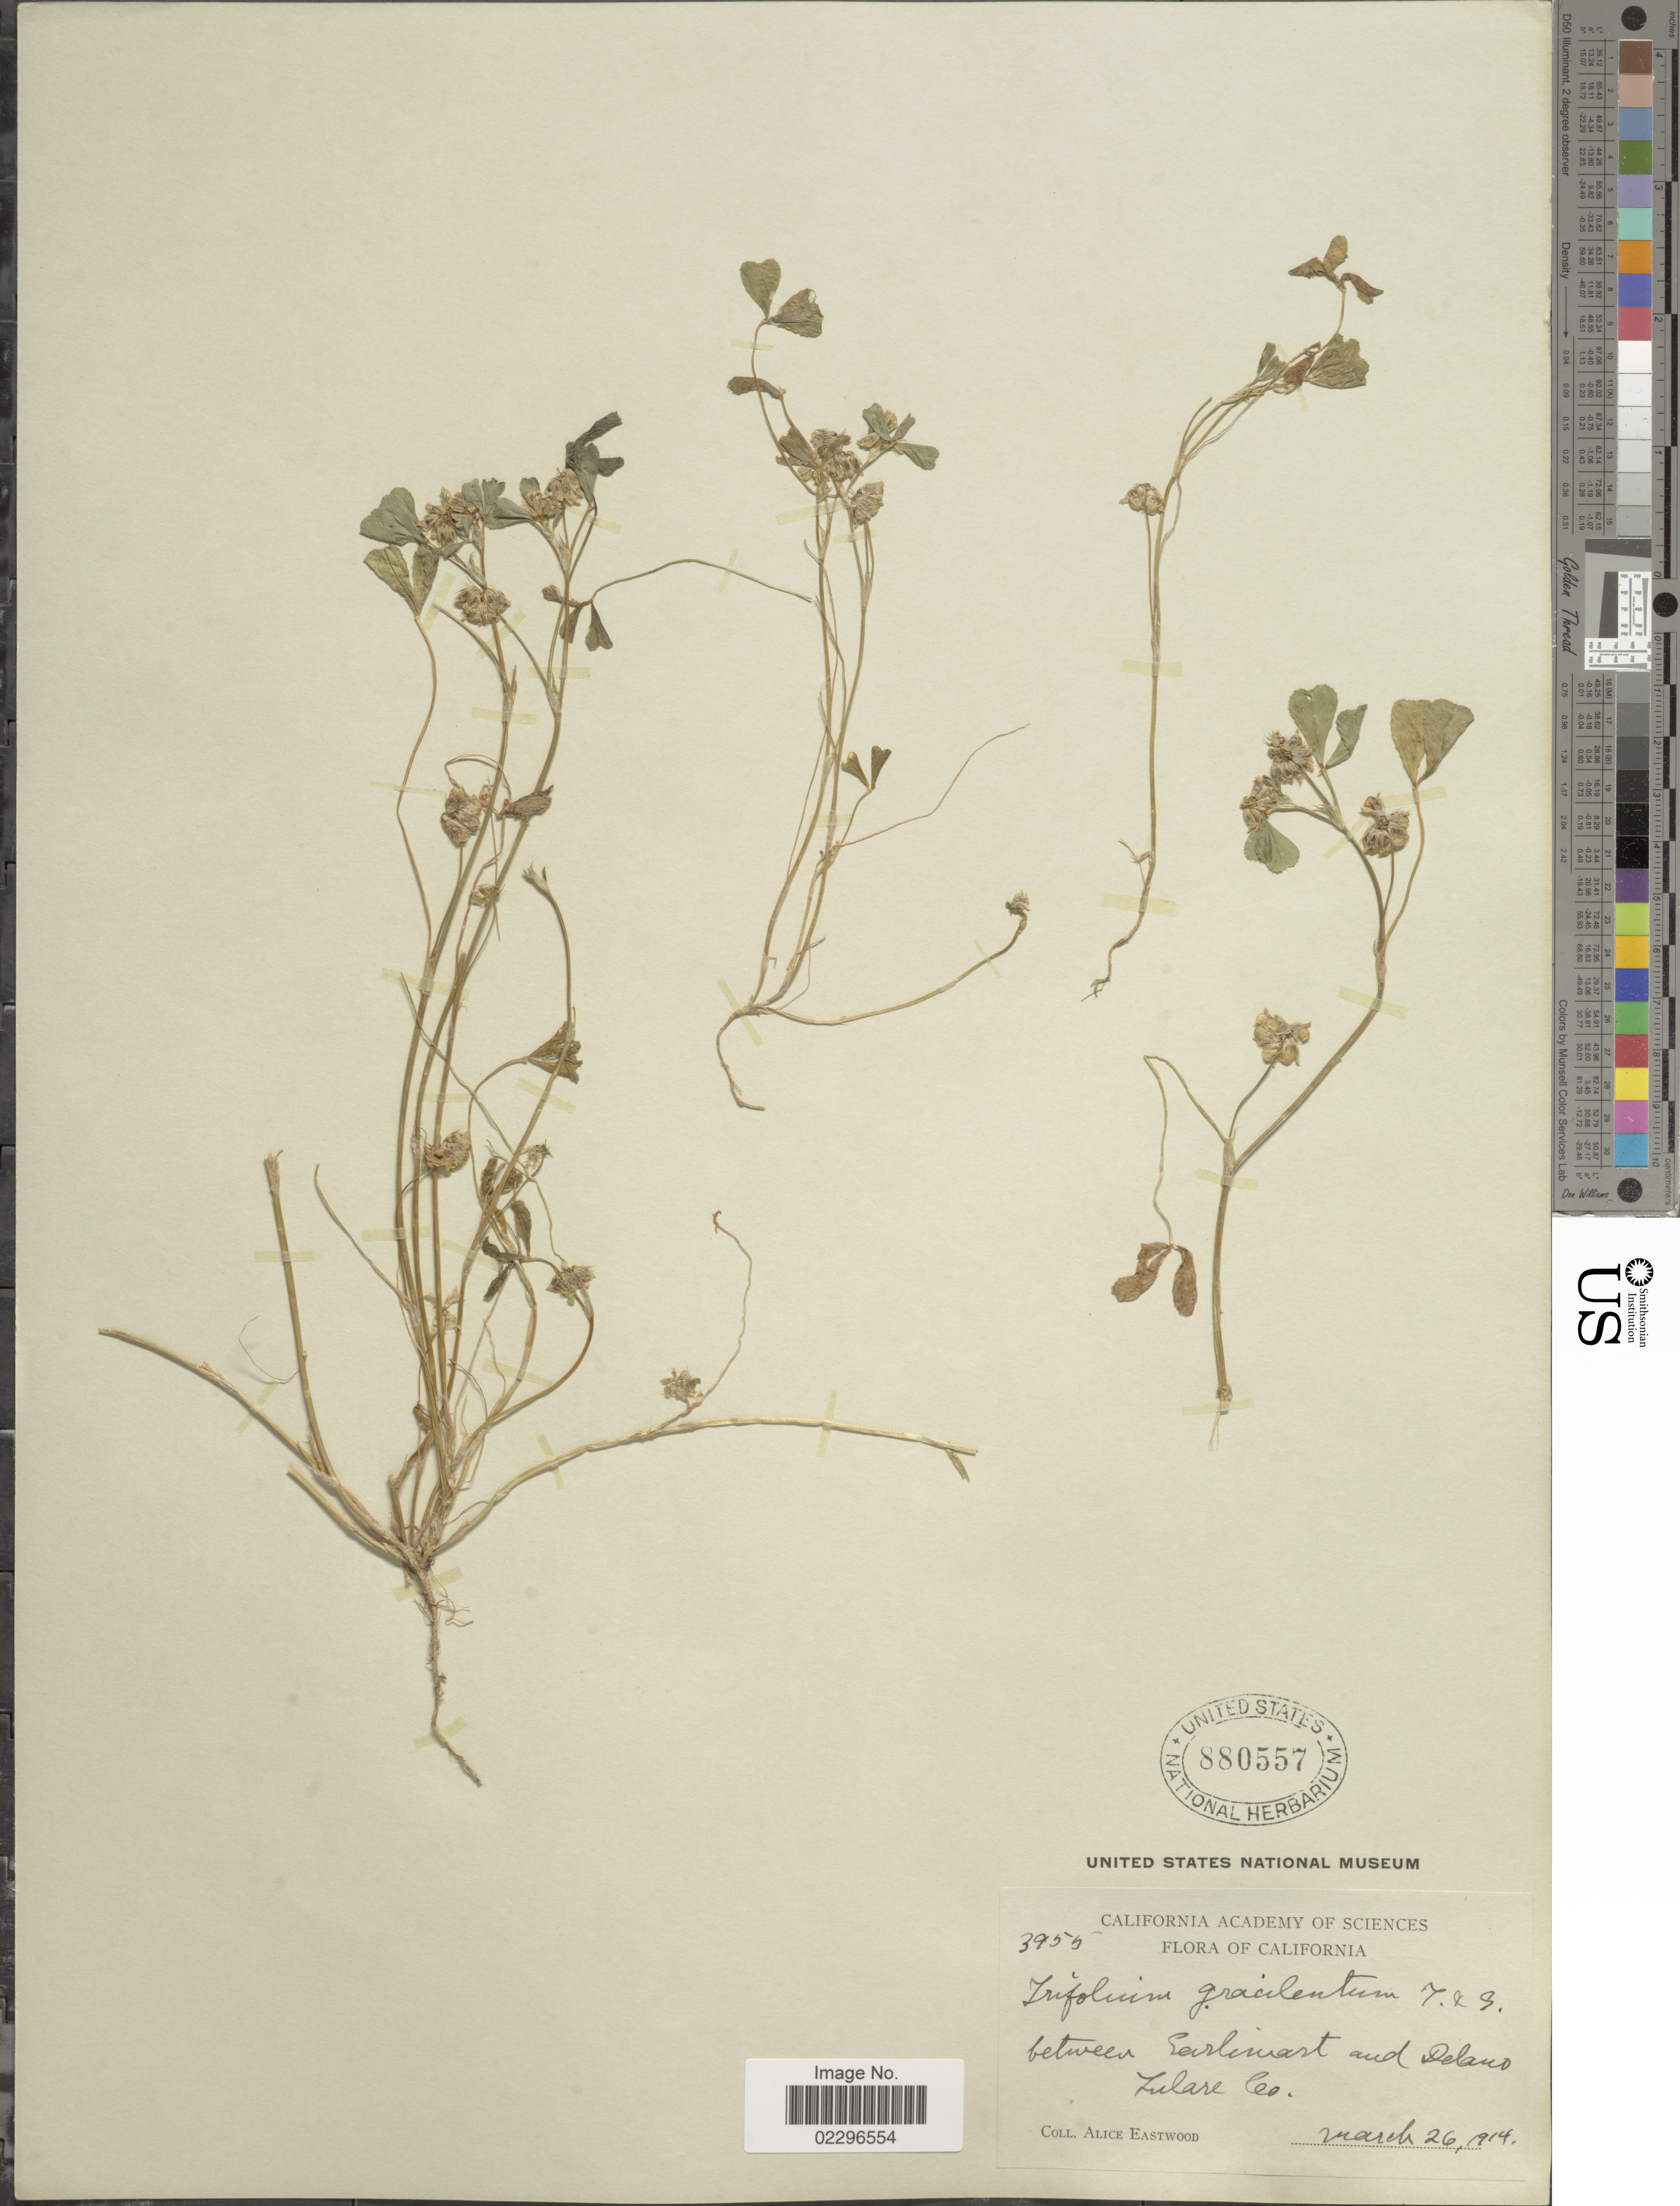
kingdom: Plantae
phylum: Tracheophyta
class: Magnoliopsida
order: Fabales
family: Fabaceae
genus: Trifolium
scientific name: Trifolium gracilentum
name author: Torr. & A. Gray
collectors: A. Eastwood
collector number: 3955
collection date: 1914-03-26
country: United States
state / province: California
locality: Between Earlimart and Delano, Lulare Co.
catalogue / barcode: US 880557